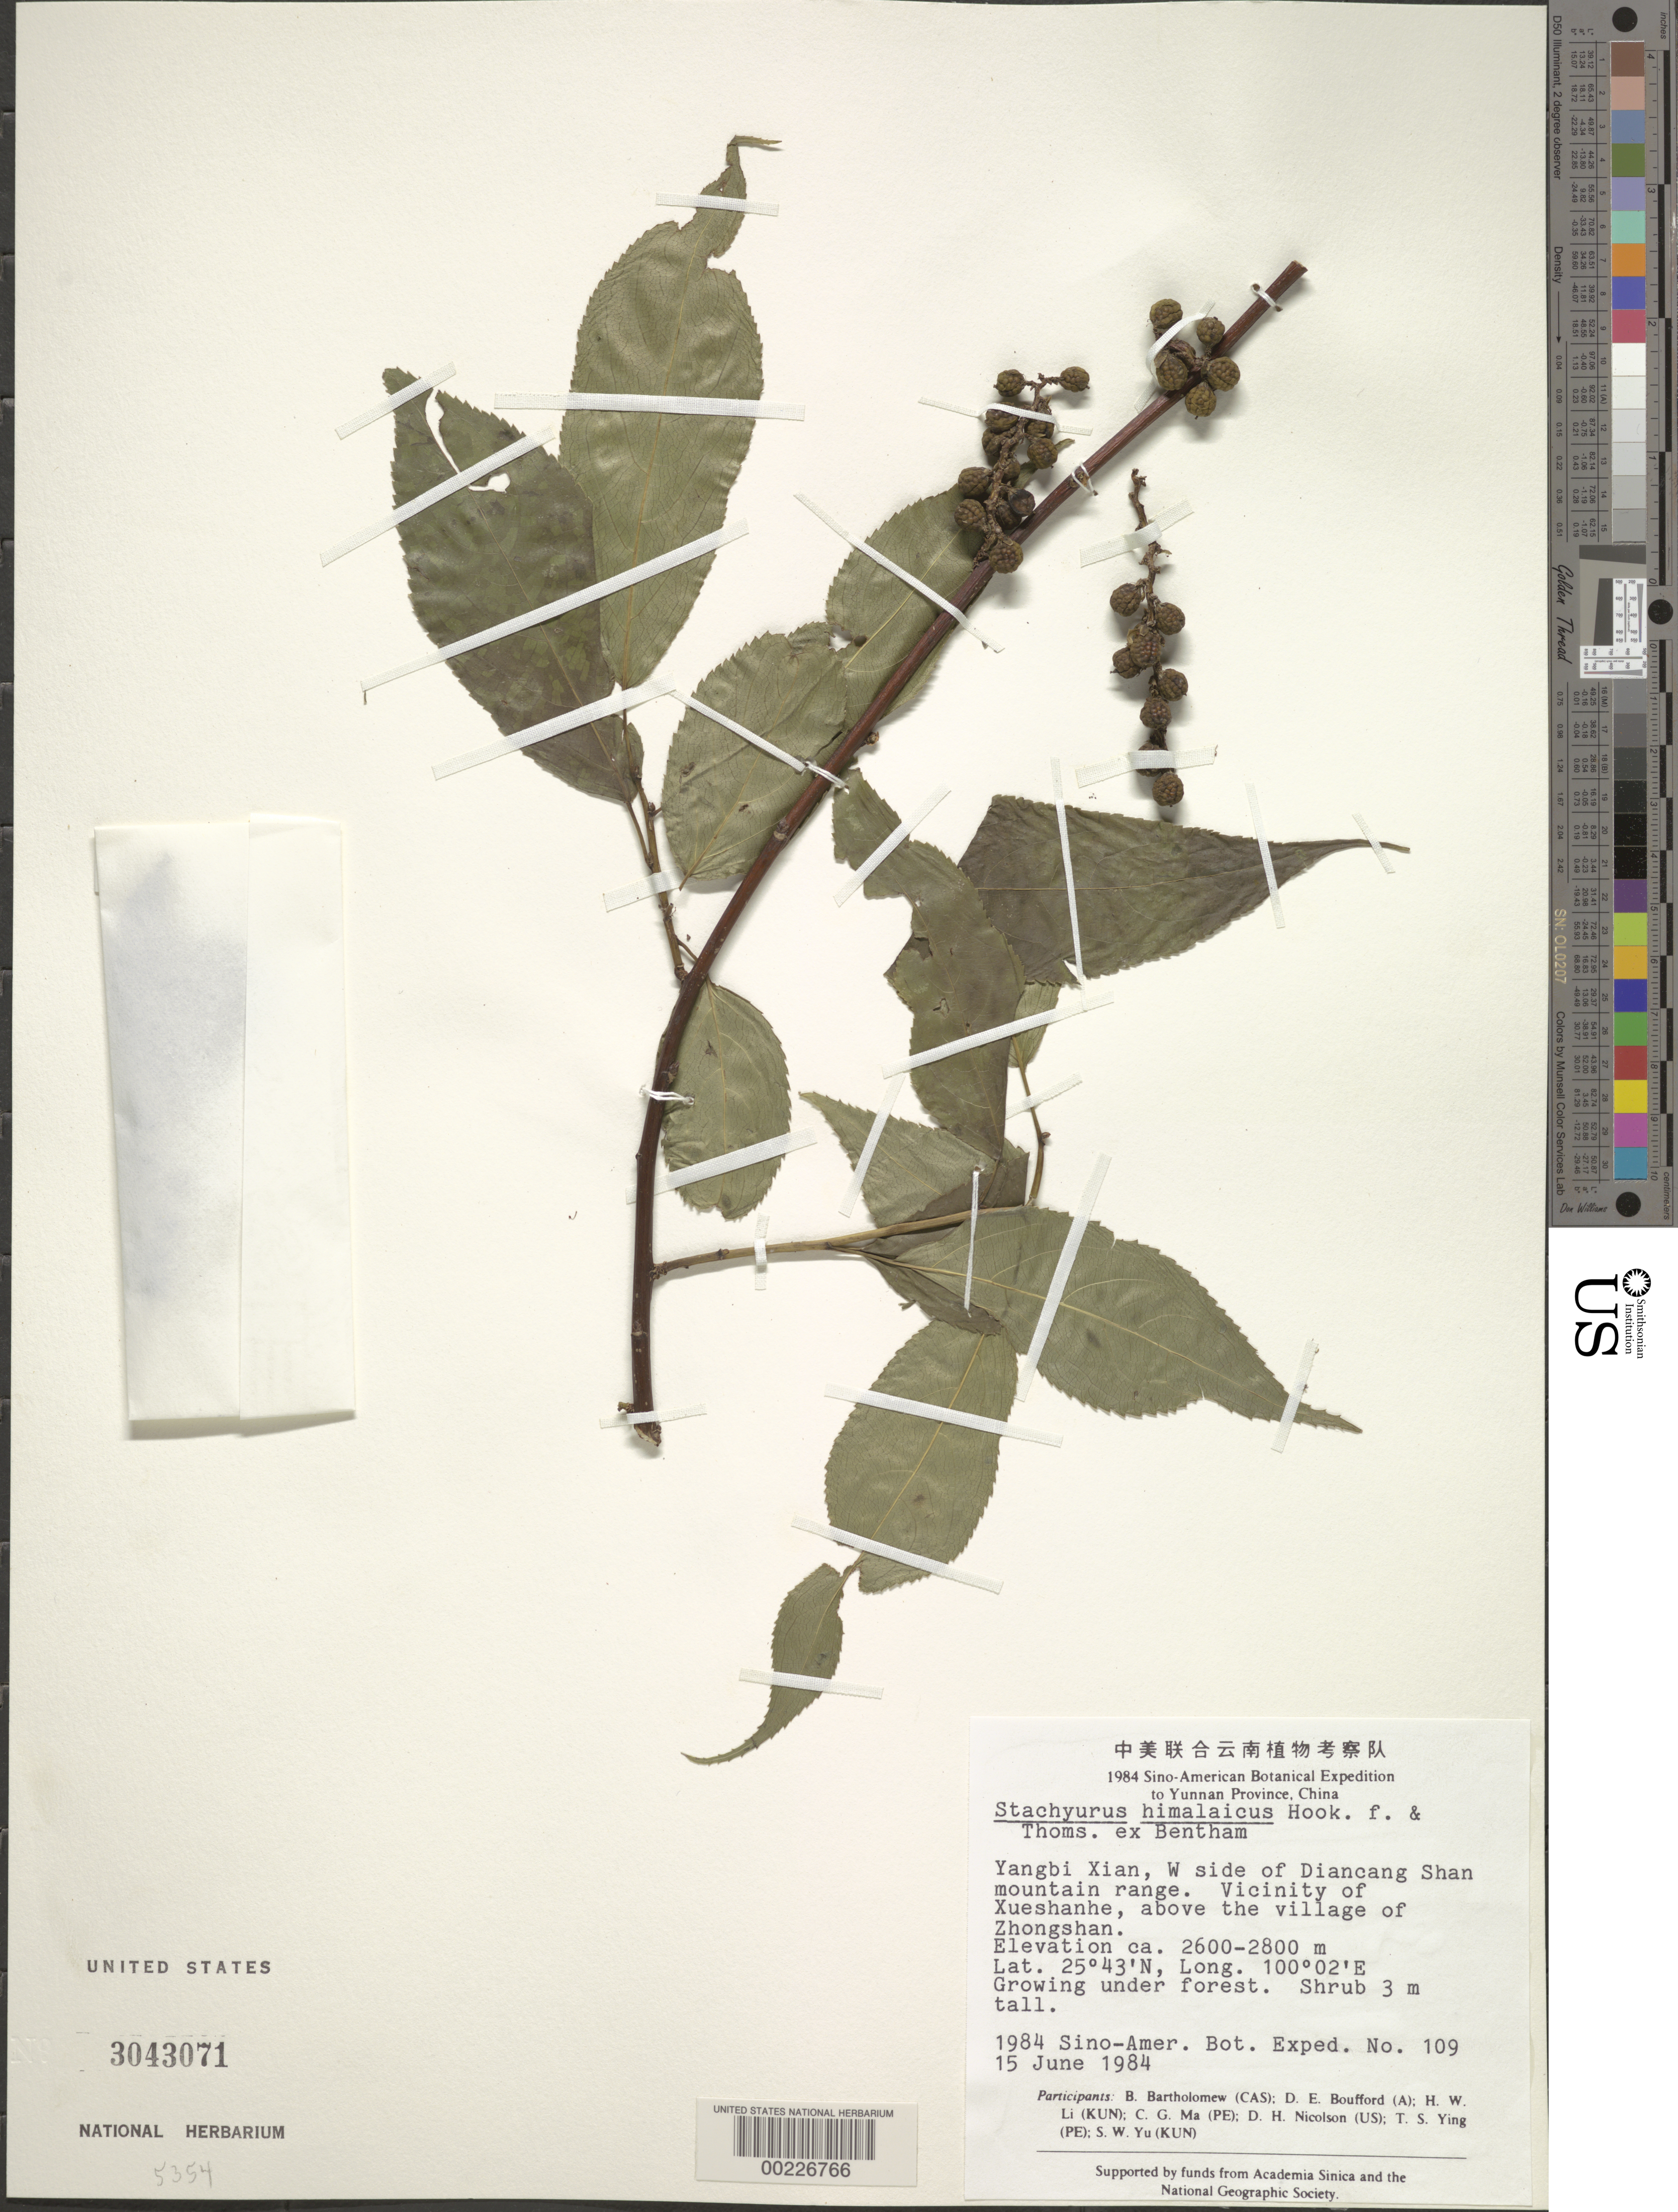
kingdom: Plantae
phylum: Tracheophyta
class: Magnoliopsida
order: Crossosomatales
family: Stachyuraceae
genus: Stachyurus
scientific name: Stachyurus himalaicus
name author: Hook. f. & Thomson ex Benth.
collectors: B. M. Bartholomew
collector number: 109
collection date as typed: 15 Jun 1984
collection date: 1984-06-15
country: China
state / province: Yunnan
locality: Yangbi Xian, W side of Diancang Shan mountain range; vicinity of Xueshanhe, above village of Zhongshan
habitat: Growing under forest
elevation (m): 2600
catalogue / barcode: US 3043071